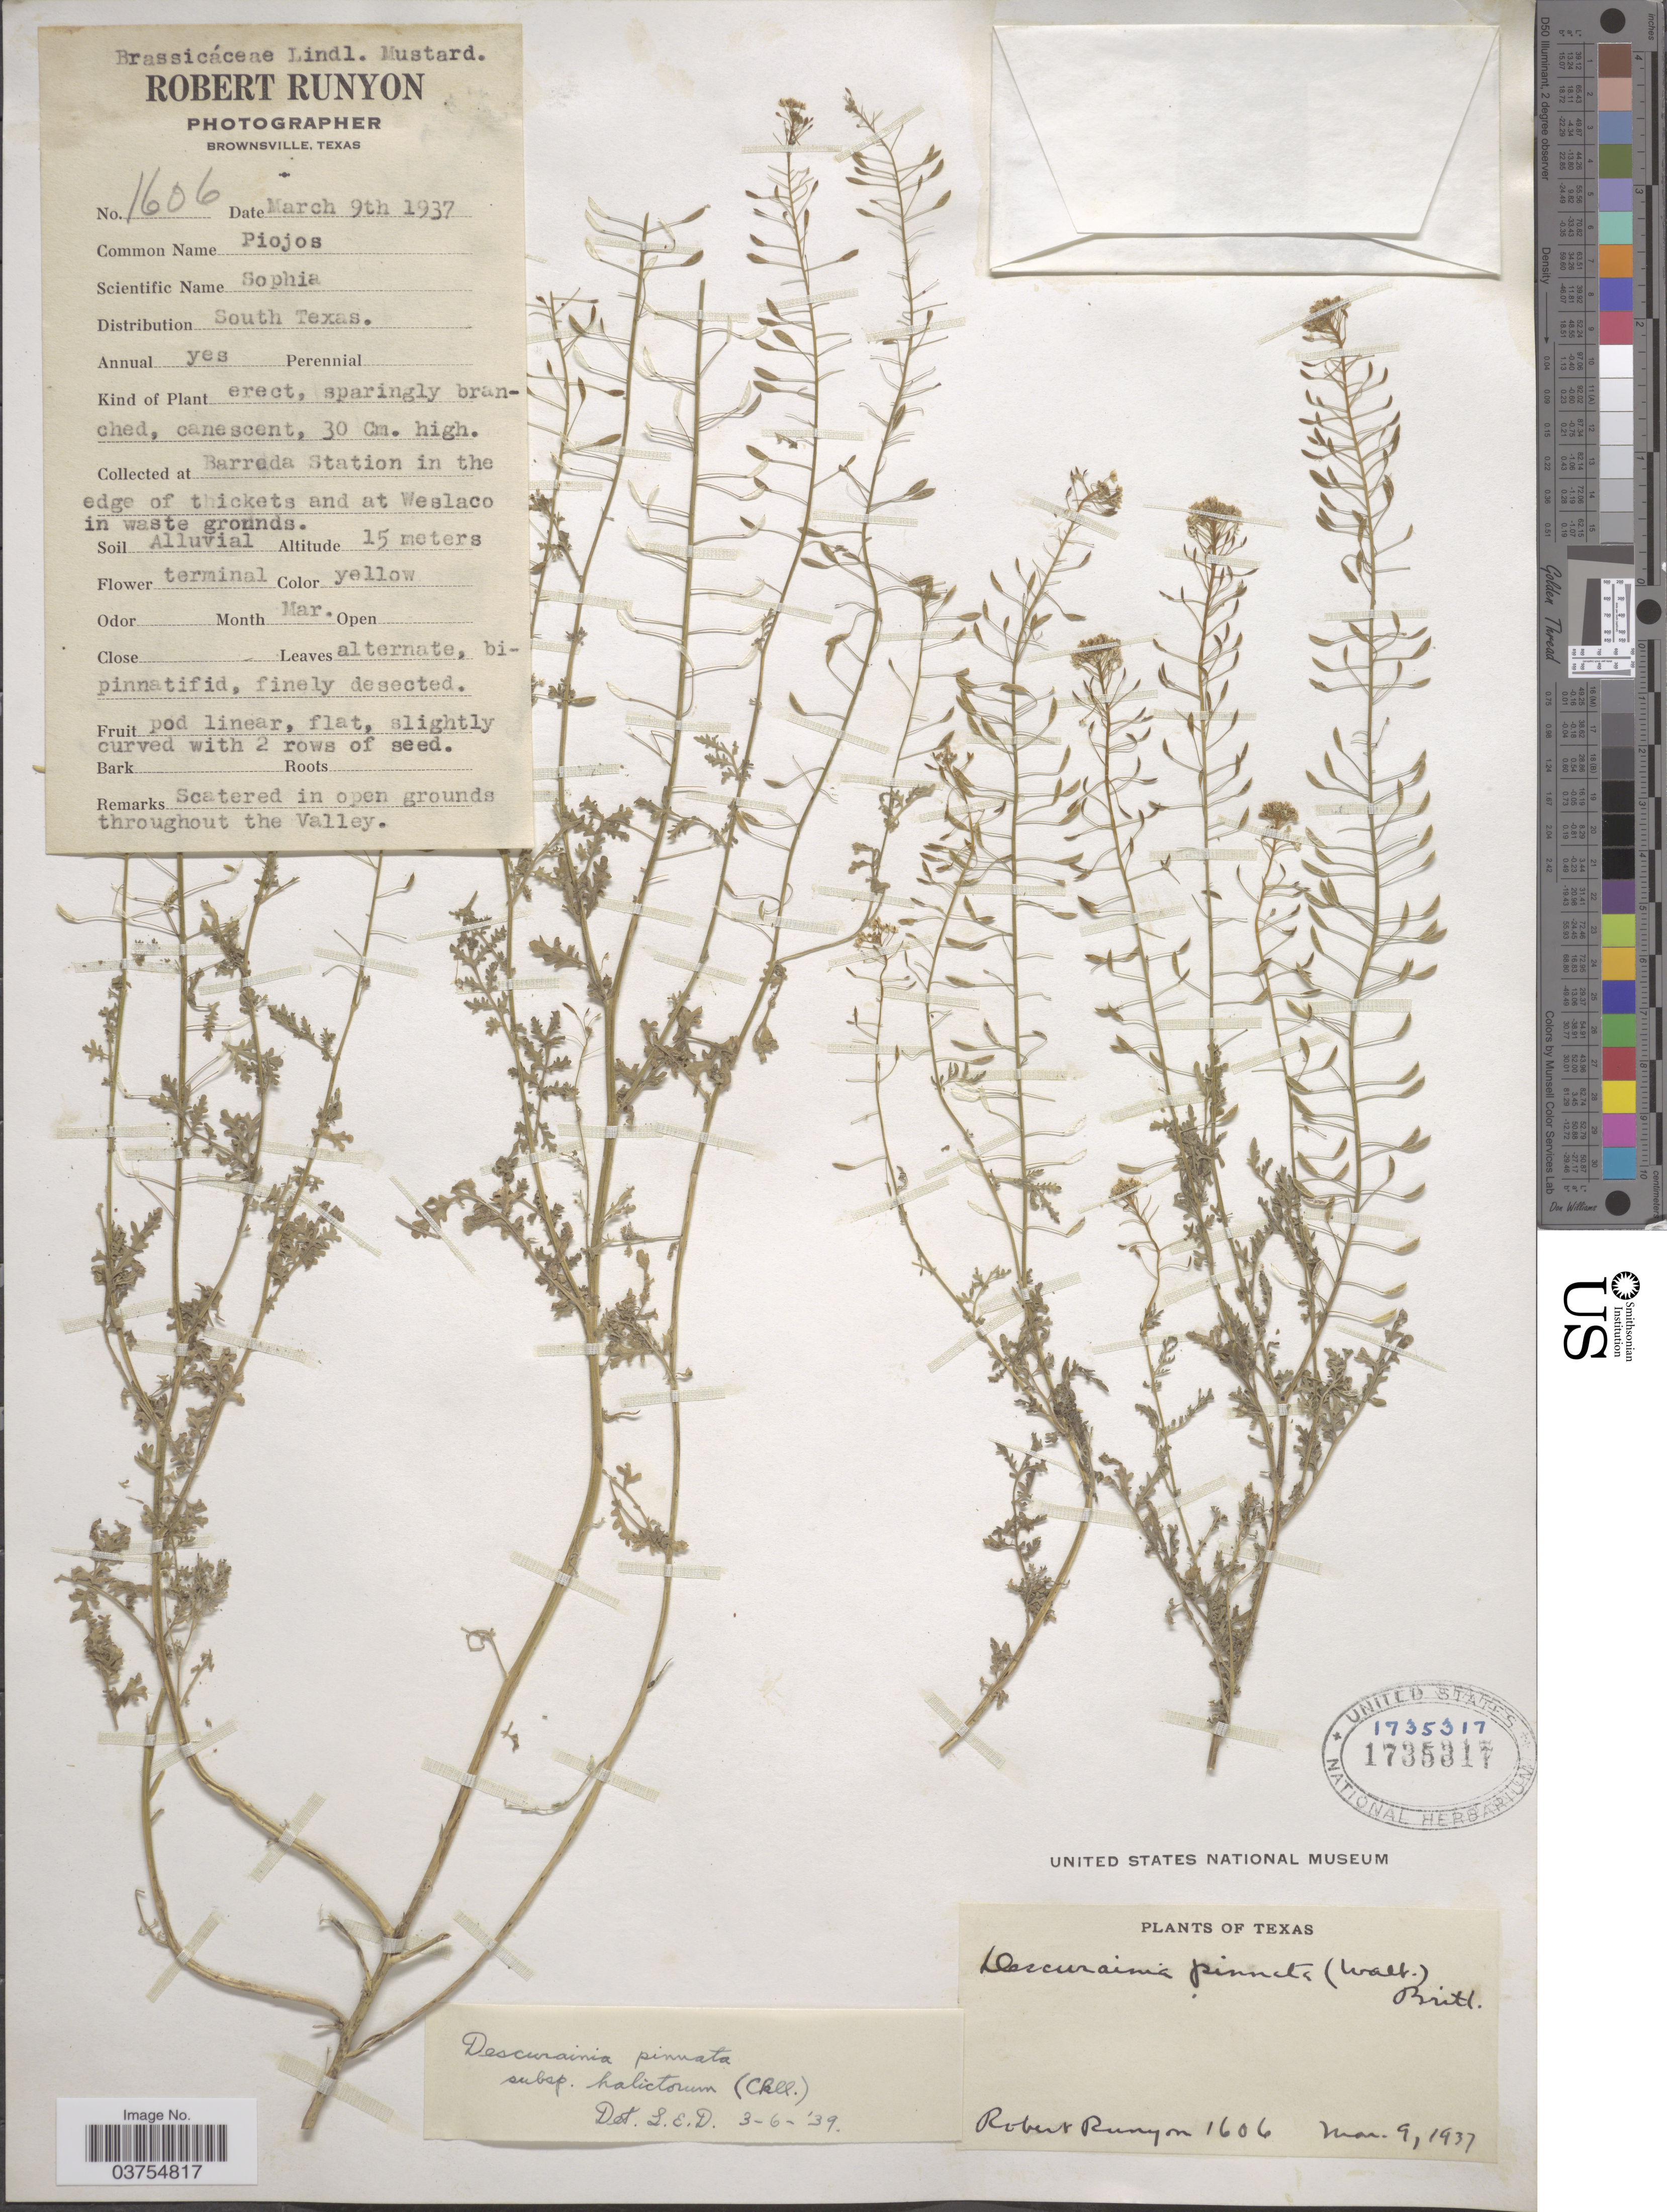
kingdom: Plantae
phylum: Tracheophyta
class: Magnoliopsida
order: Brassicales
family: Brassicaceae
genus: Descurainia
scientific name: Descurainia pinnata subsp. halictorum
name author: (Cockerell) Detling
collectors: R. Runyon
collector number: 1606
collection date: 1937-03-09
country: United States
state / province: Texas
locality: Barreda Station in the edge of thickets and at Weslaco in waste grounds.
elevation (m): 15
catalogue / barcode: US 1735317